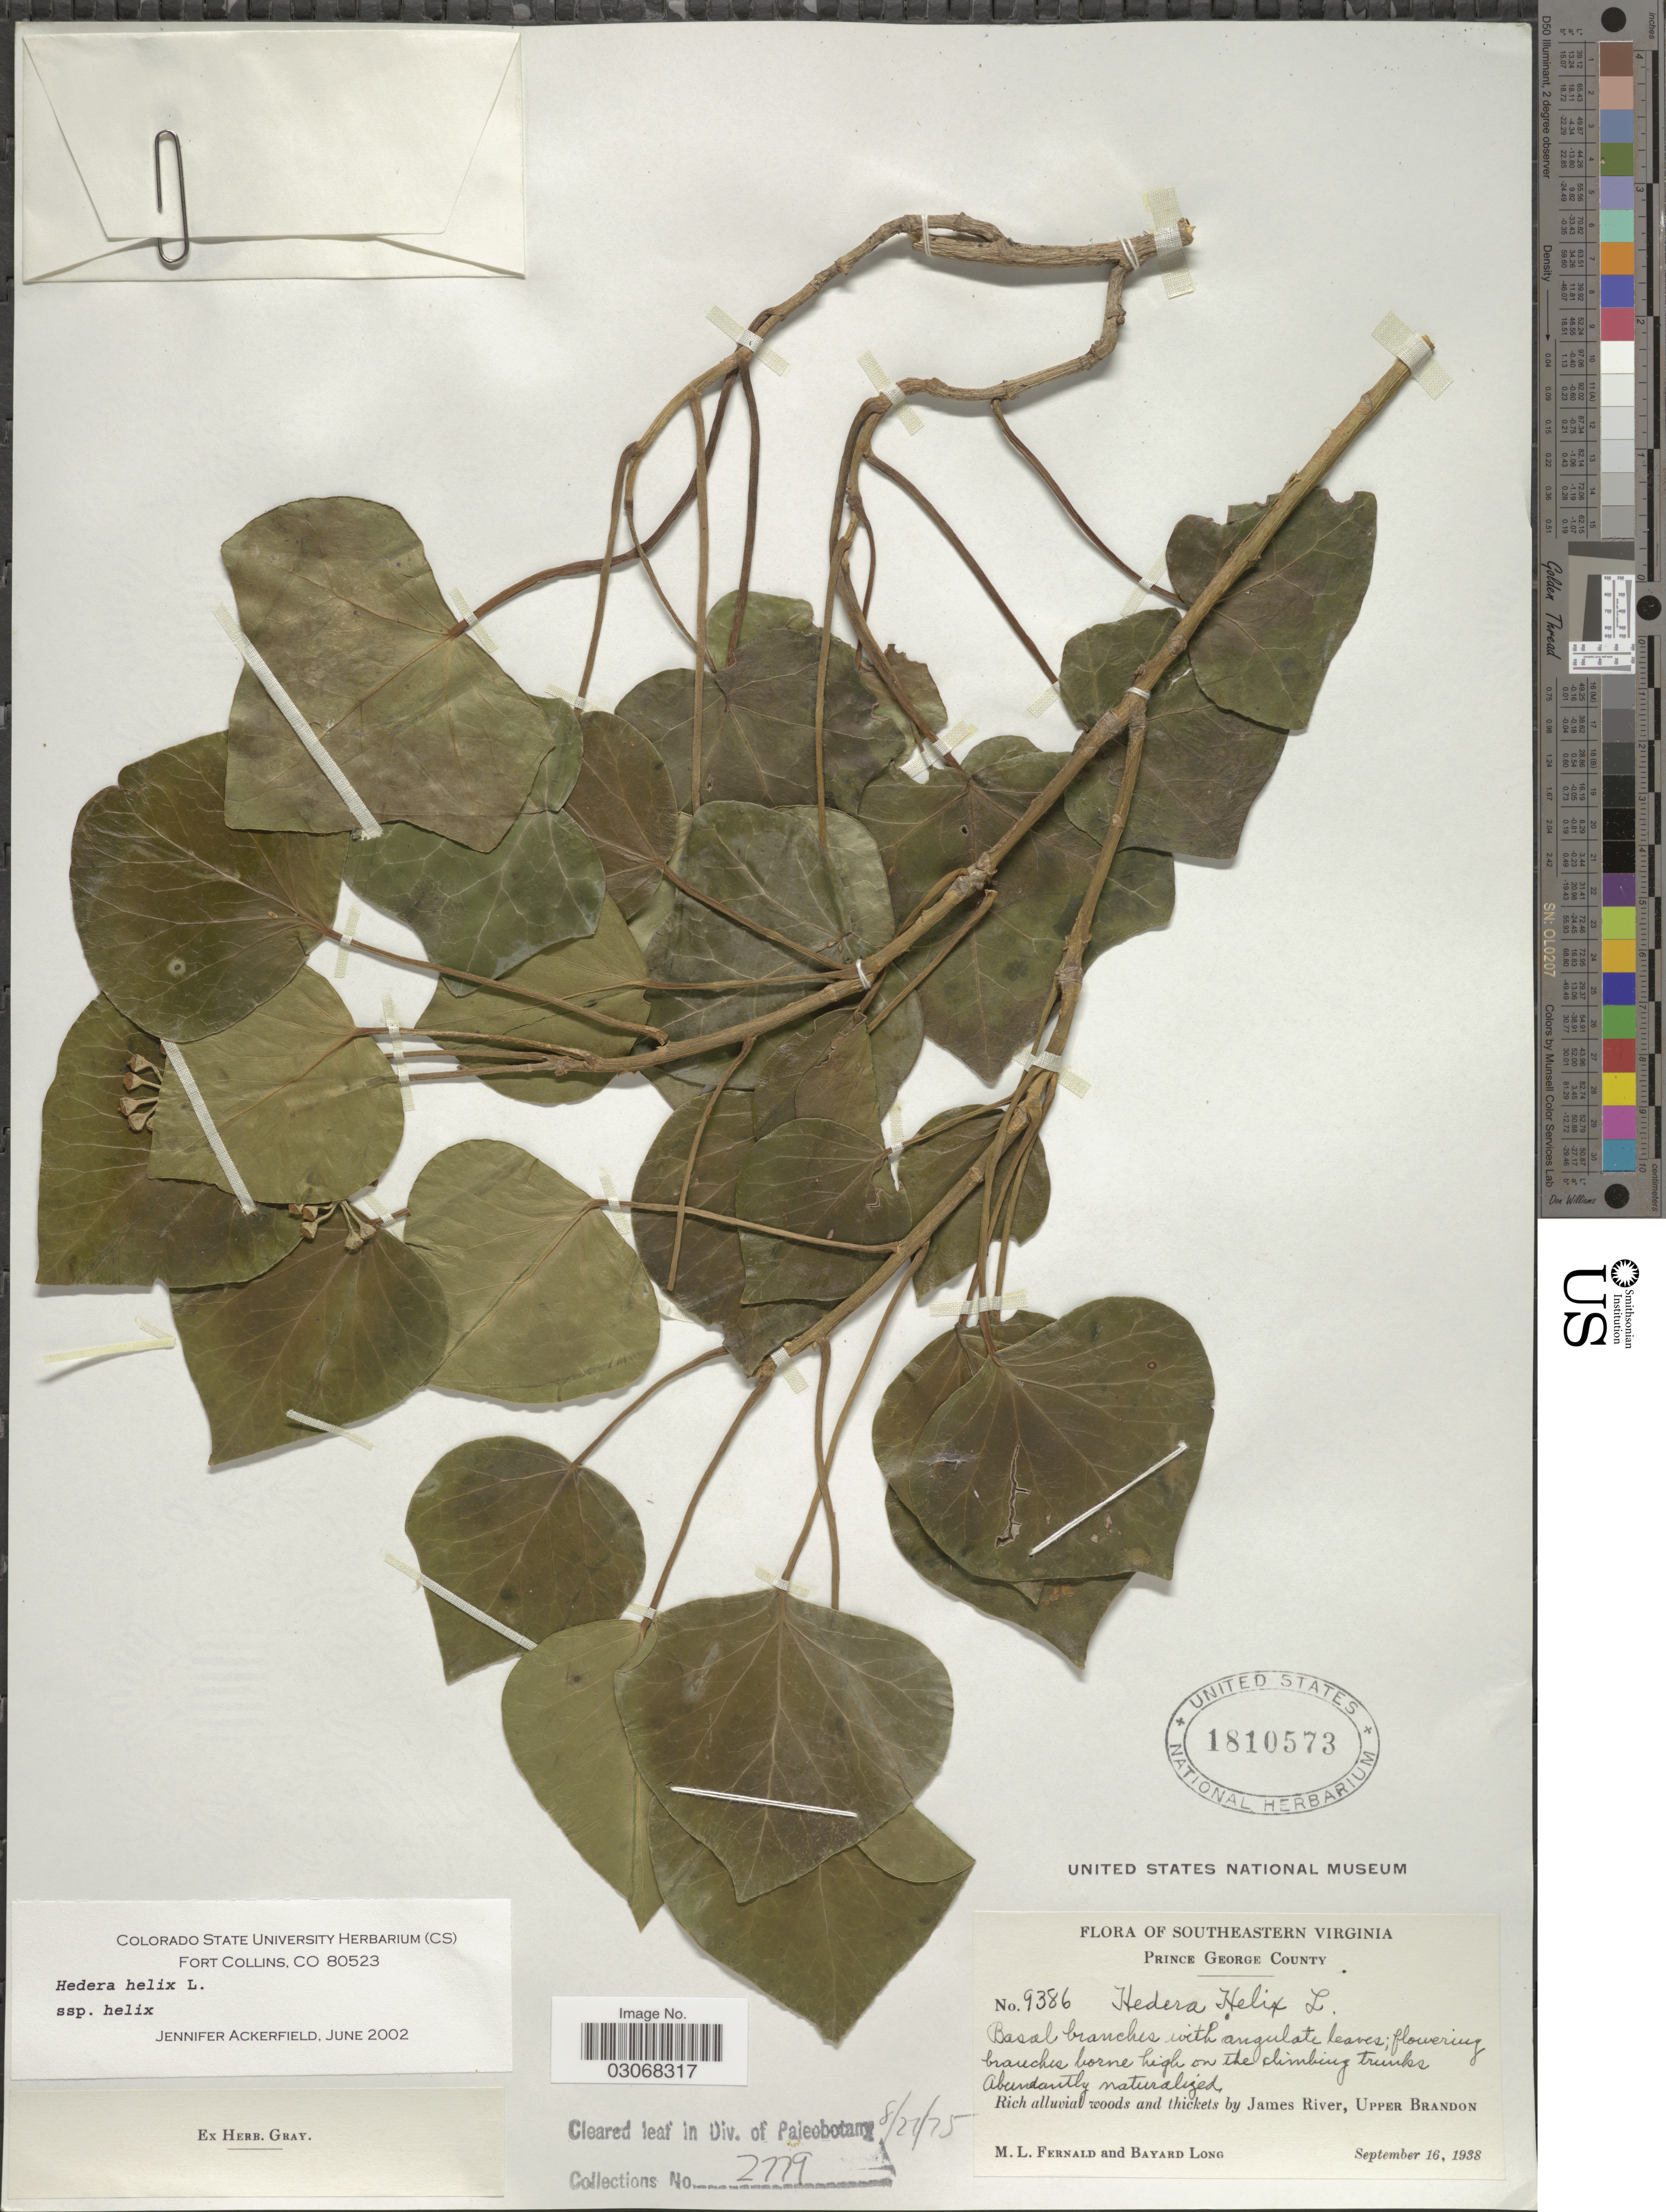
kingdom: Plantae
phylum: Tracheophyta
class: Magnoliopsida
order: Apiales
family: Araliaceae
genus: Hedera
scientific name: Hedera helix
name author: L.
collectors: M. L. Fernald & B. Long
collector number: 9386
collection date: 1938-09-16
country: United States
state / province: Virginia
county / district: Prince George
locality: Southeastern Virginia. Prince George County. Rich alluvial woods and thickets by James River, Upper Brandon.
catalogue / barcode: US 1810573